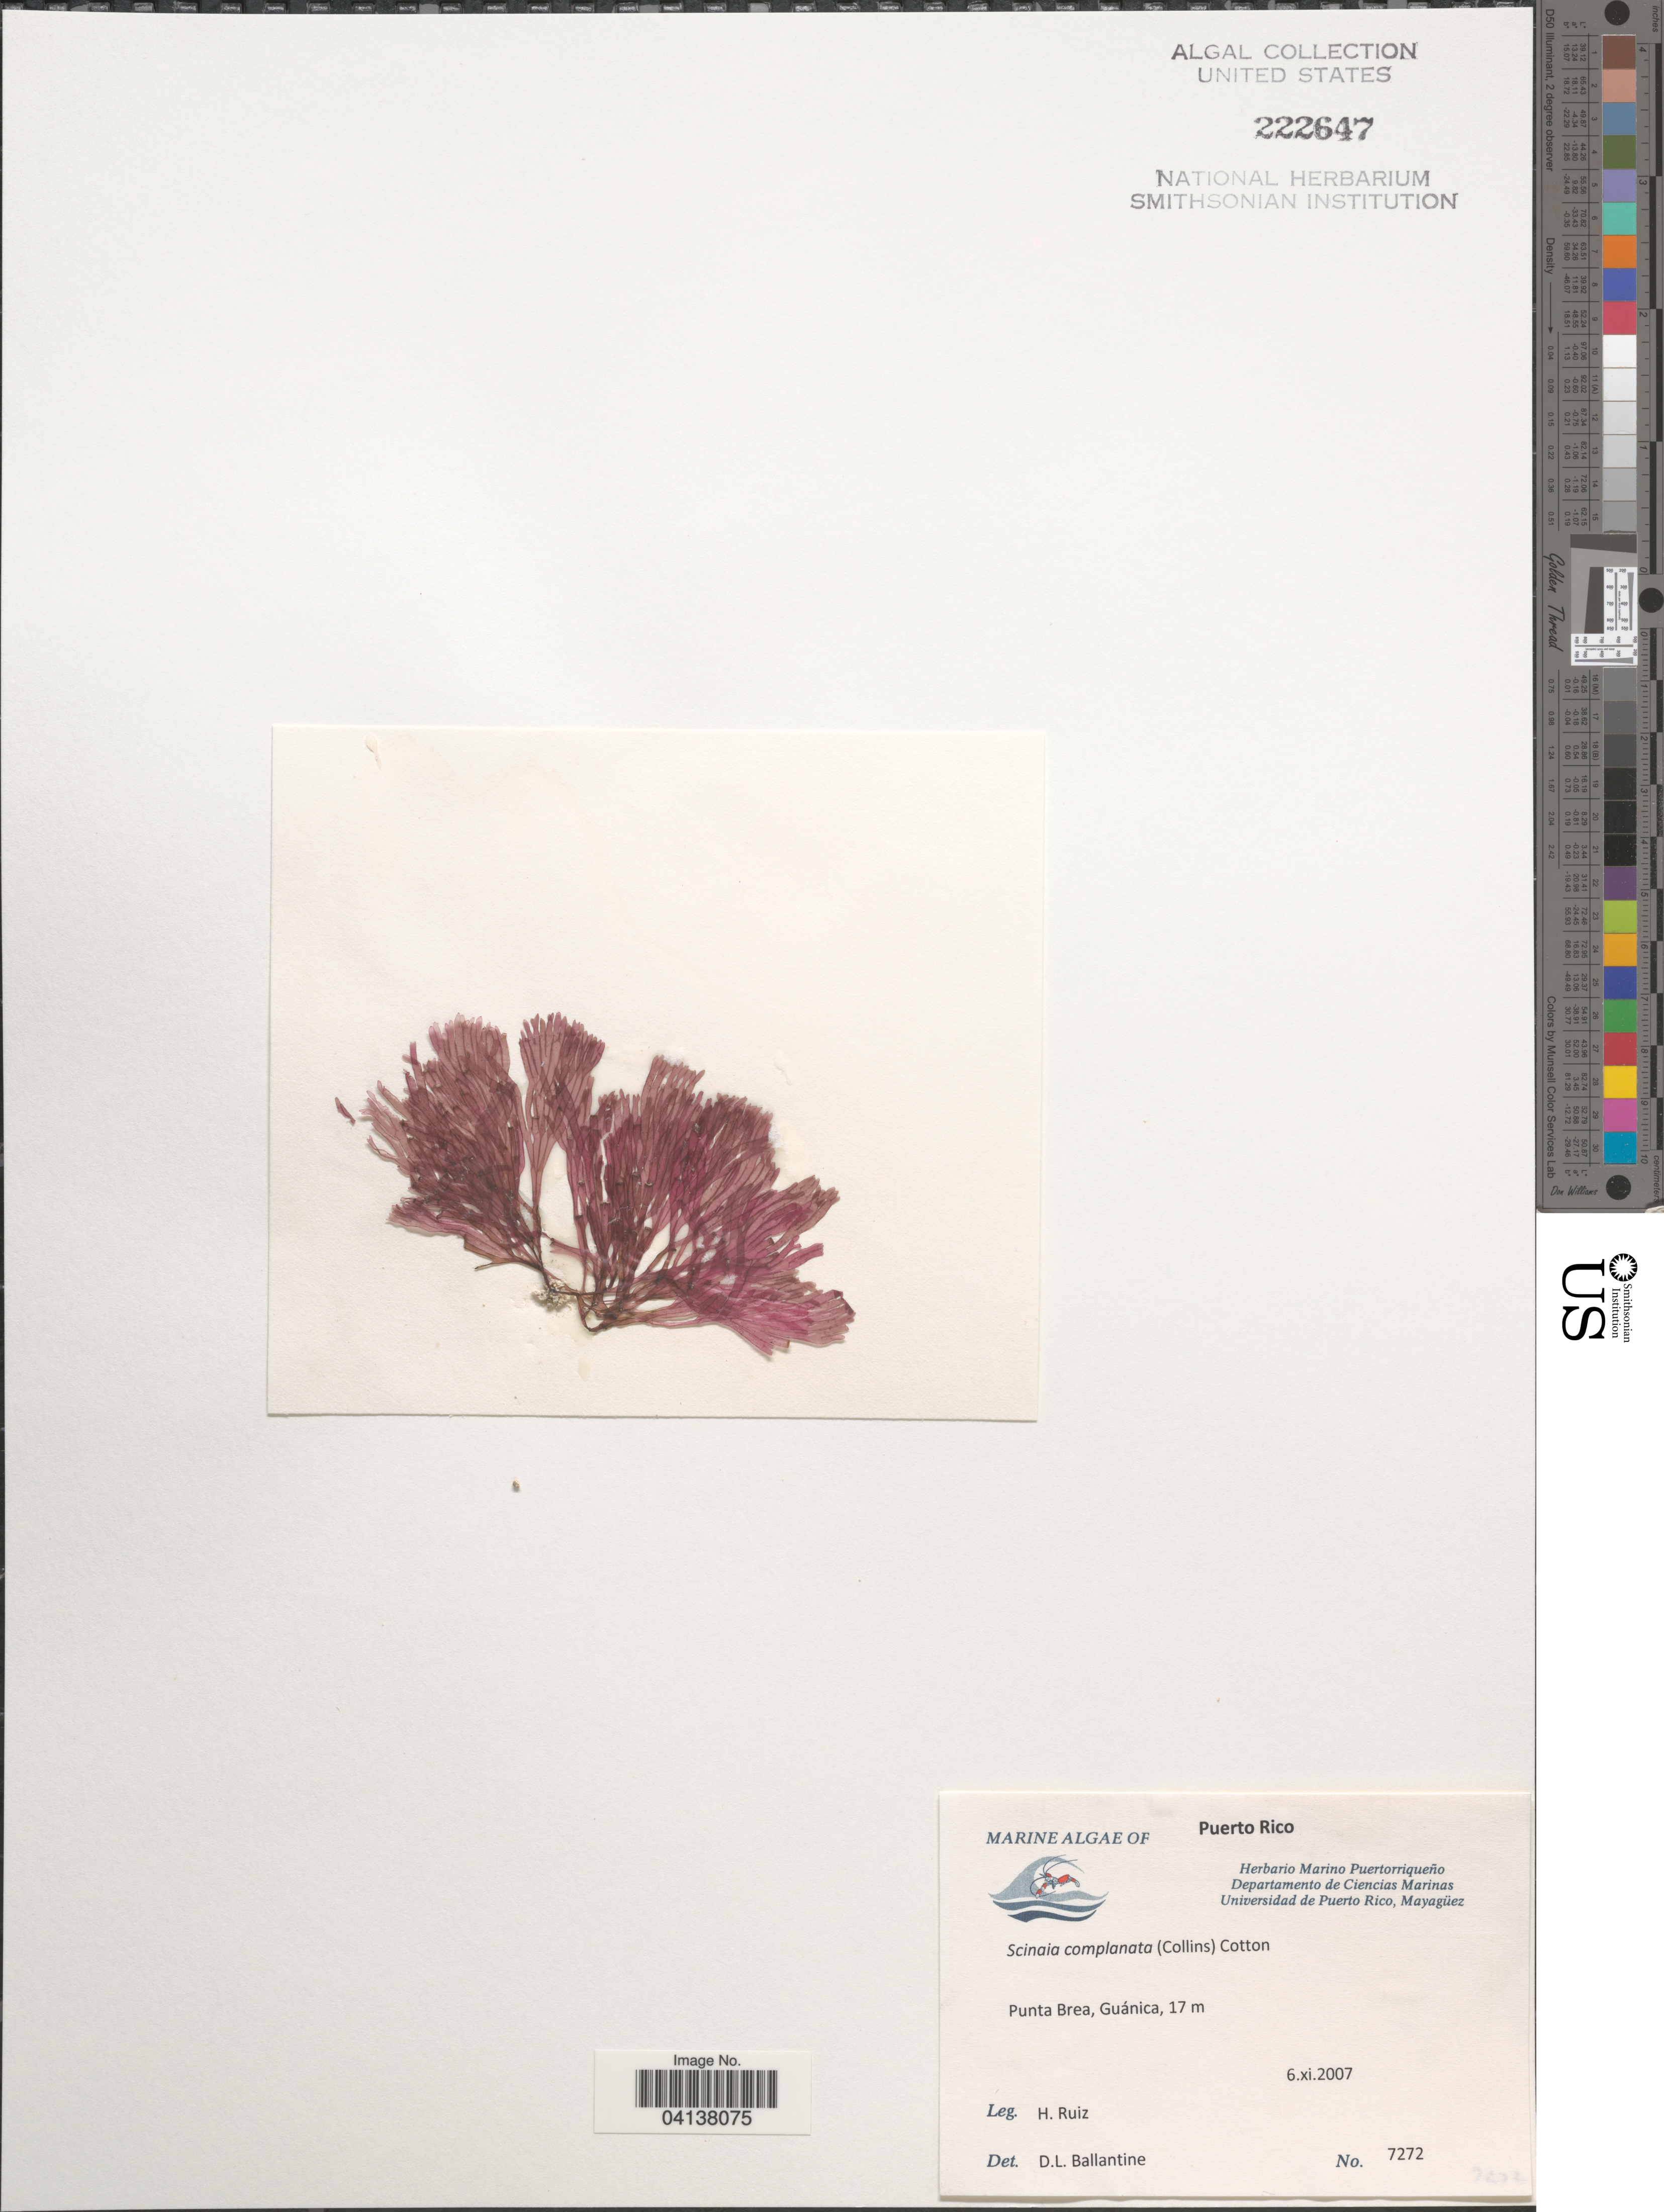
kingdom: Plantae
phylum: Rhodophyta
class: Florideophyceae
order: Nemaliales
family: Scinaiaceae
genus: Scinaia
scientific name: Scinaia complanata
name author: (Collins in Collins et al.) Cotton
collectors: H. Ruiz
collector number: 7272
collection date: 2007-11-06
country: Puerto Rico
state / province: Guánica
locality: Punta Brea.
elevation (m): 17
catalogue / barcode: US 222647